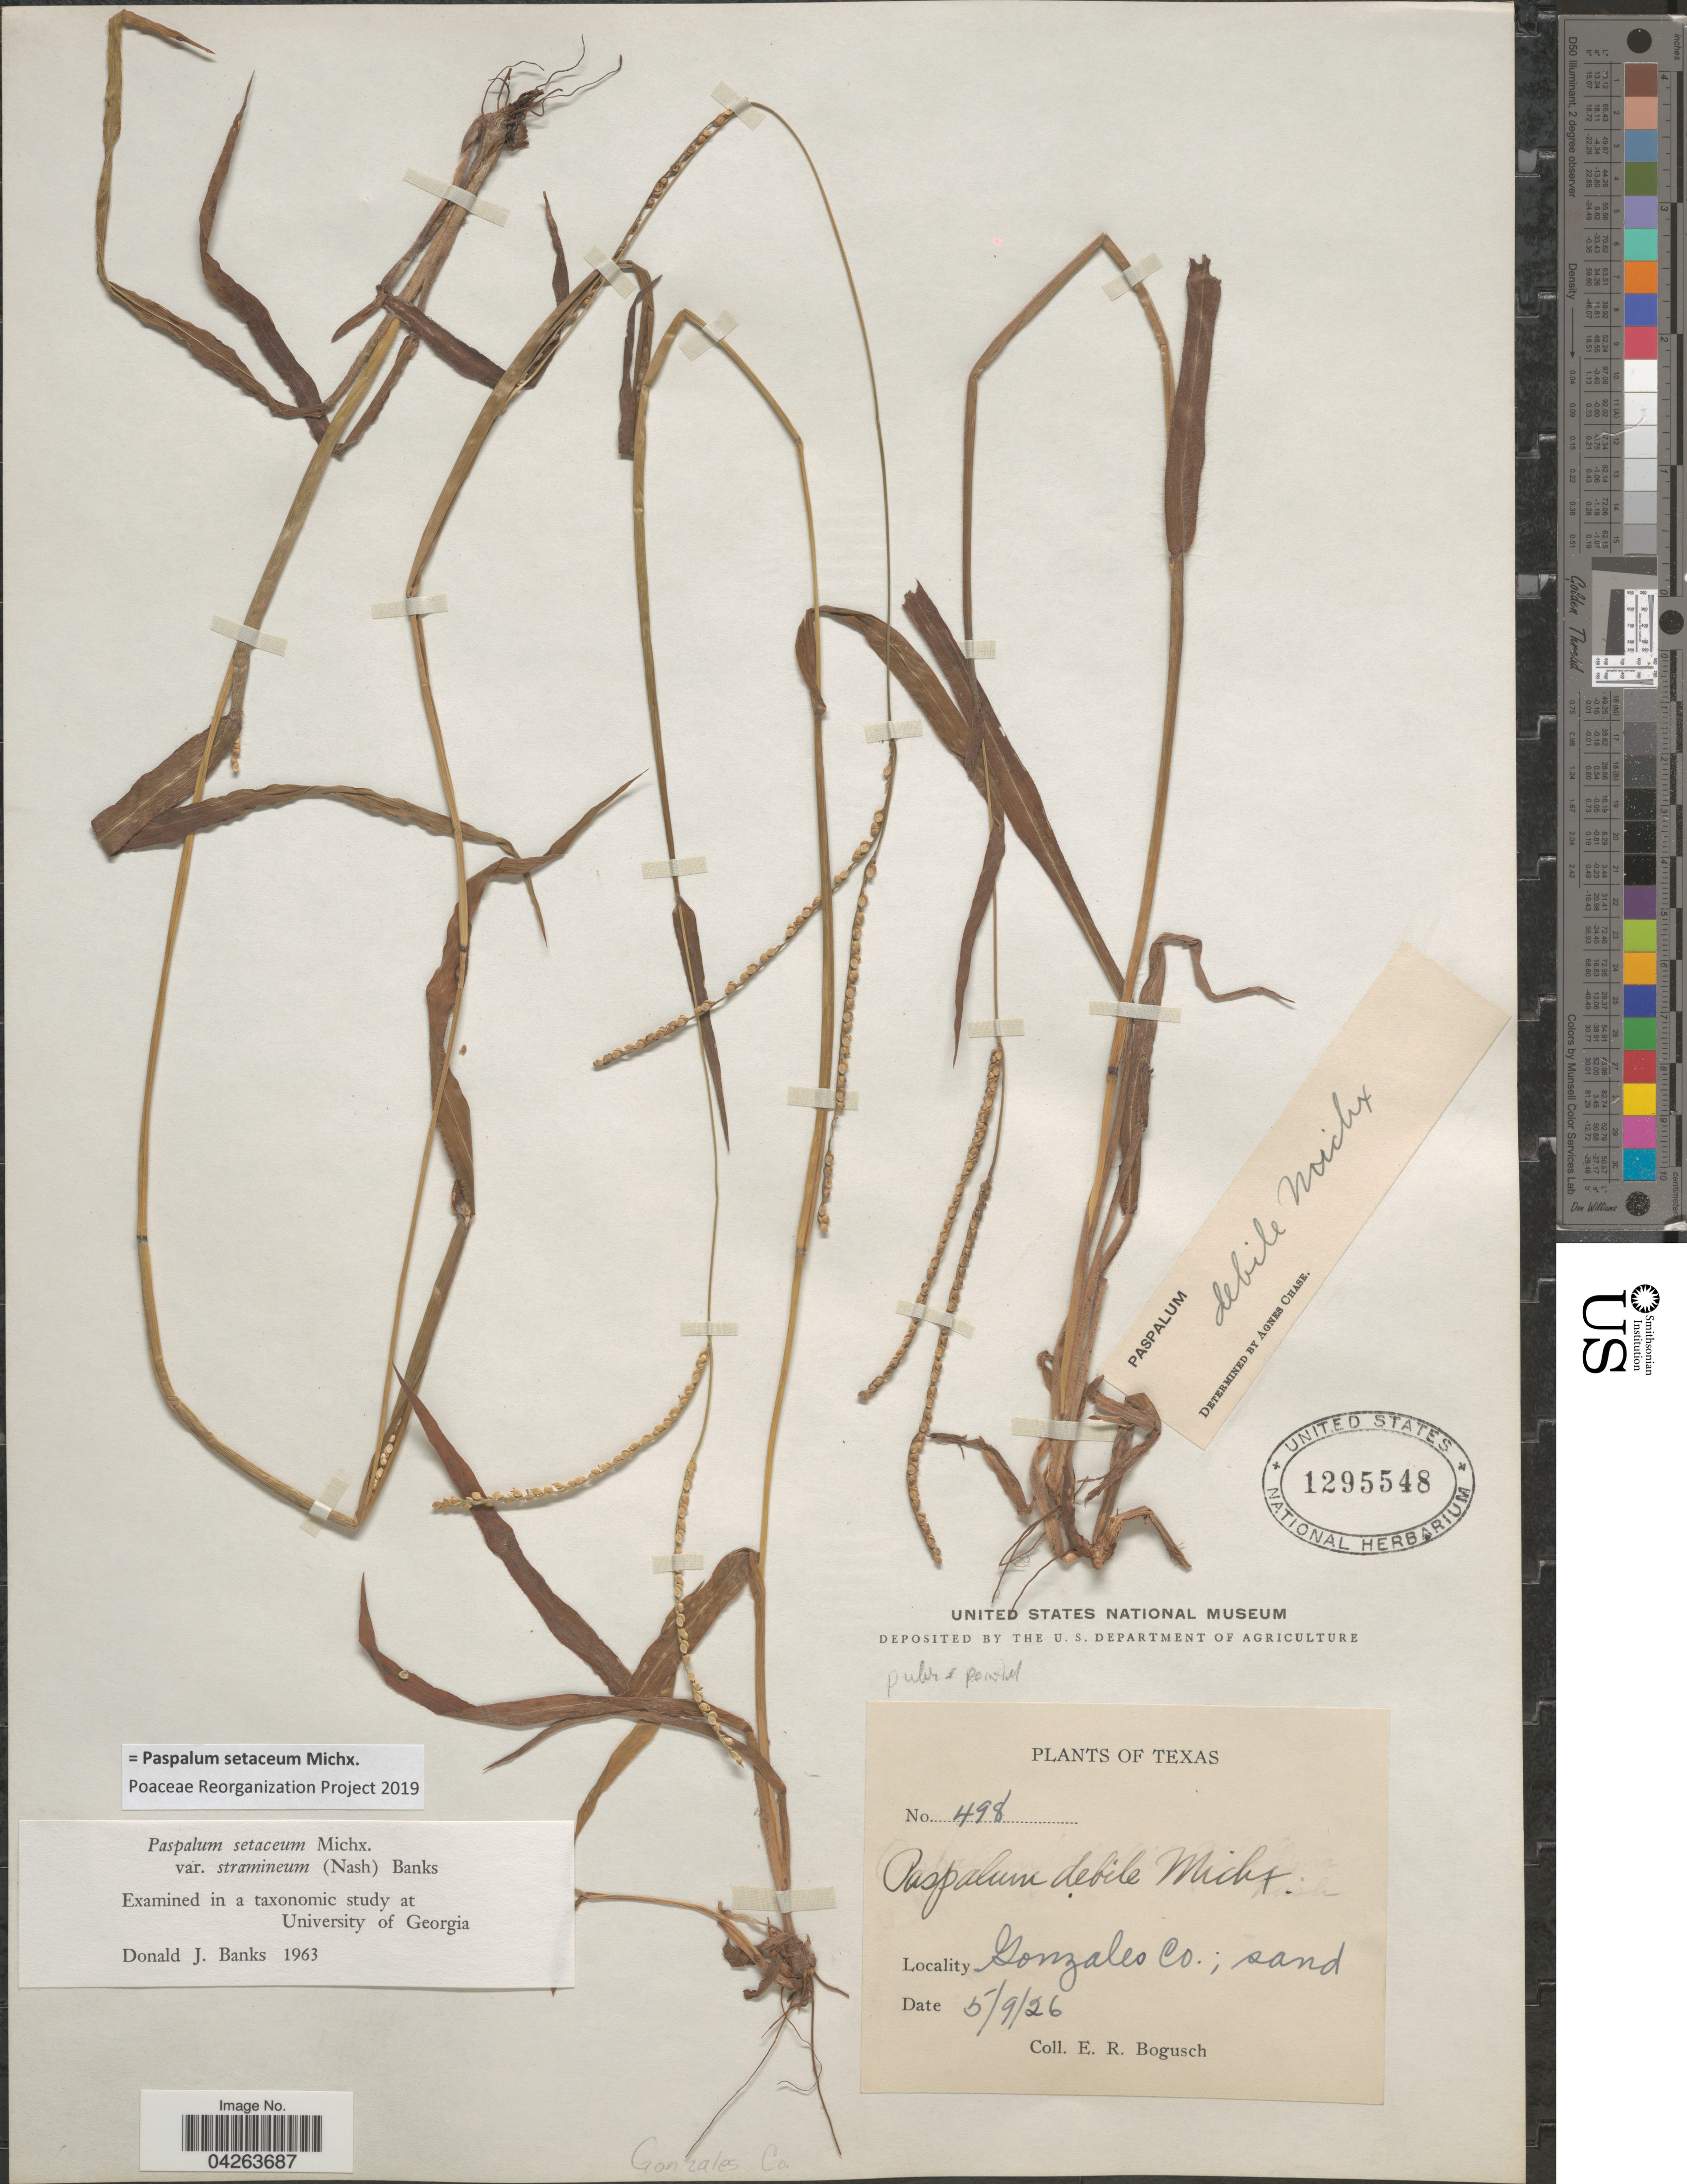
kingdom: Plantae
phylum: Tracheophyta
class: Liliopsida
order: Poales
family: Poaceae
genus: Paspalum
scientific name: Paspalum setaceum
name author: Michx.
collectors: E. Bogusch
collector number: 498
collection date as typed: Transcribed d/m/y: 9/5/26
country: United States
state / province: Texas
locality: Gonzales Co.; sand.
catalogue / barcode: US 1295548